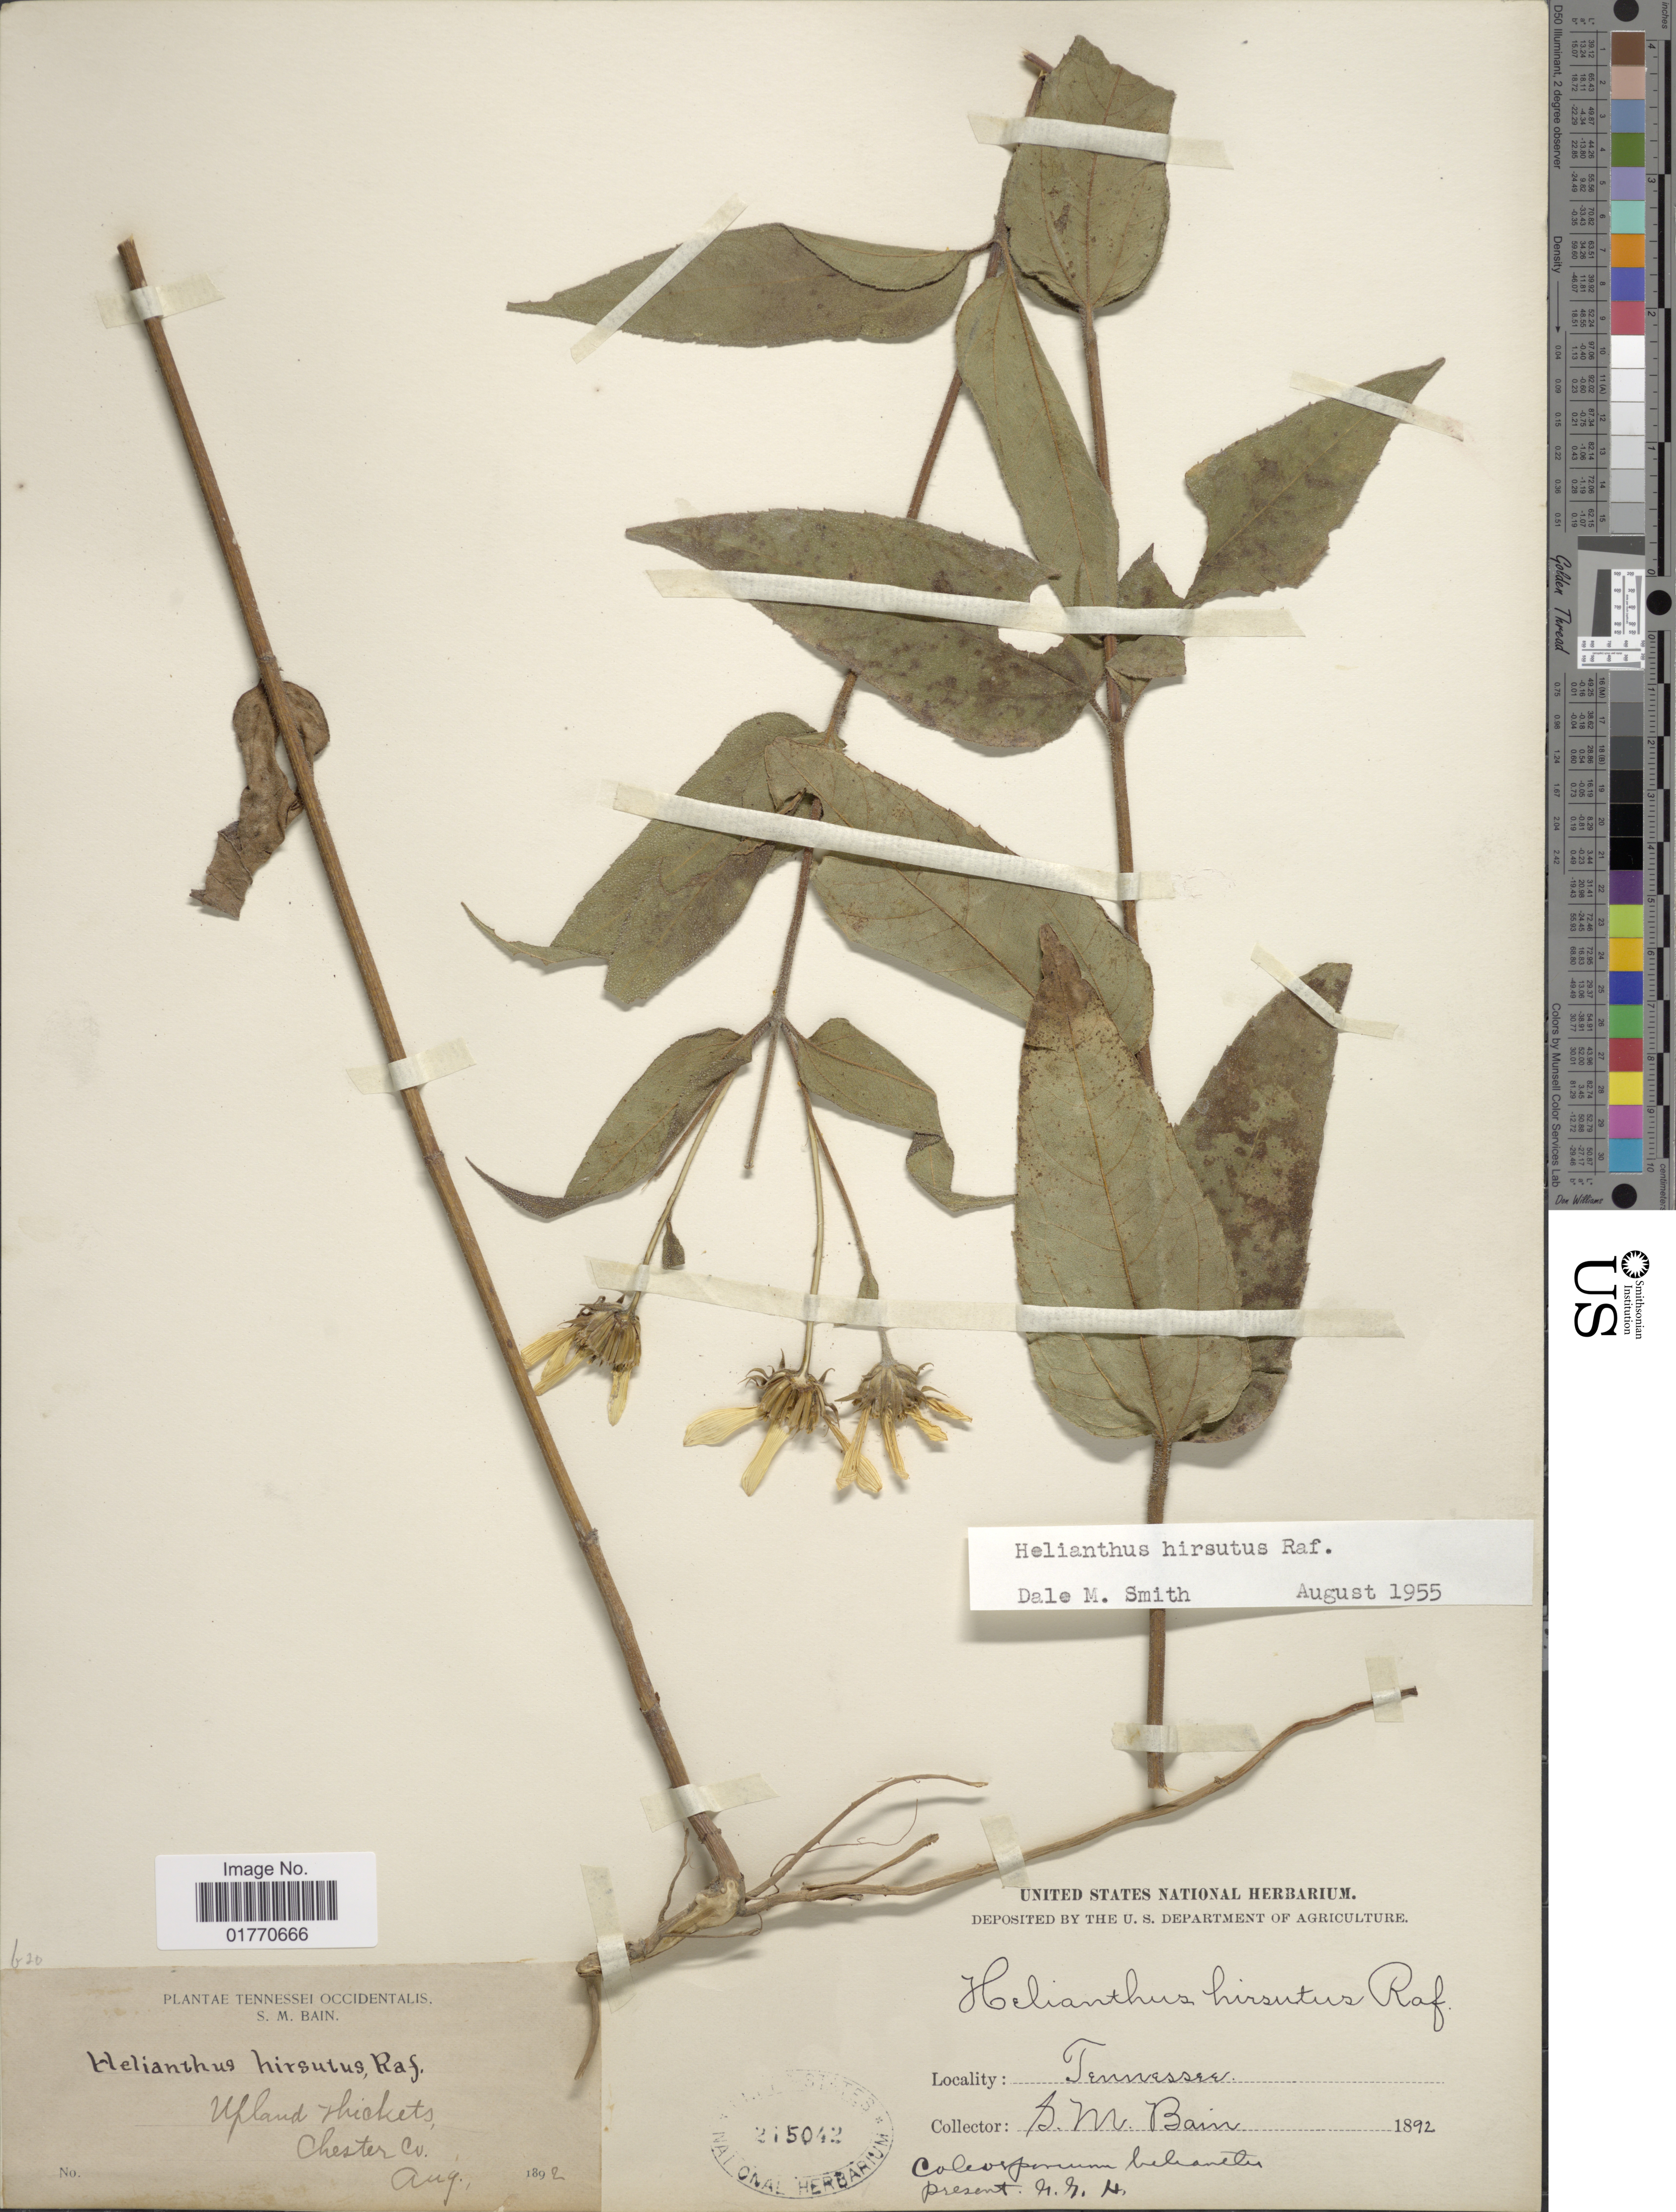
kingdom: Plantae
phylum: Tracheophyta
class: Magnoliopsida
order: Asterales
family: Asteraceae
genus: Helianthus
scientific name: Helianthus hirsutus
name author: Raf.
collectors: S. M. Bain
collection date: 1892-08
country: United States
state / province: Tennessee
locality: Upland thickets, Chester Co.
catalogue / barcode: US 215042